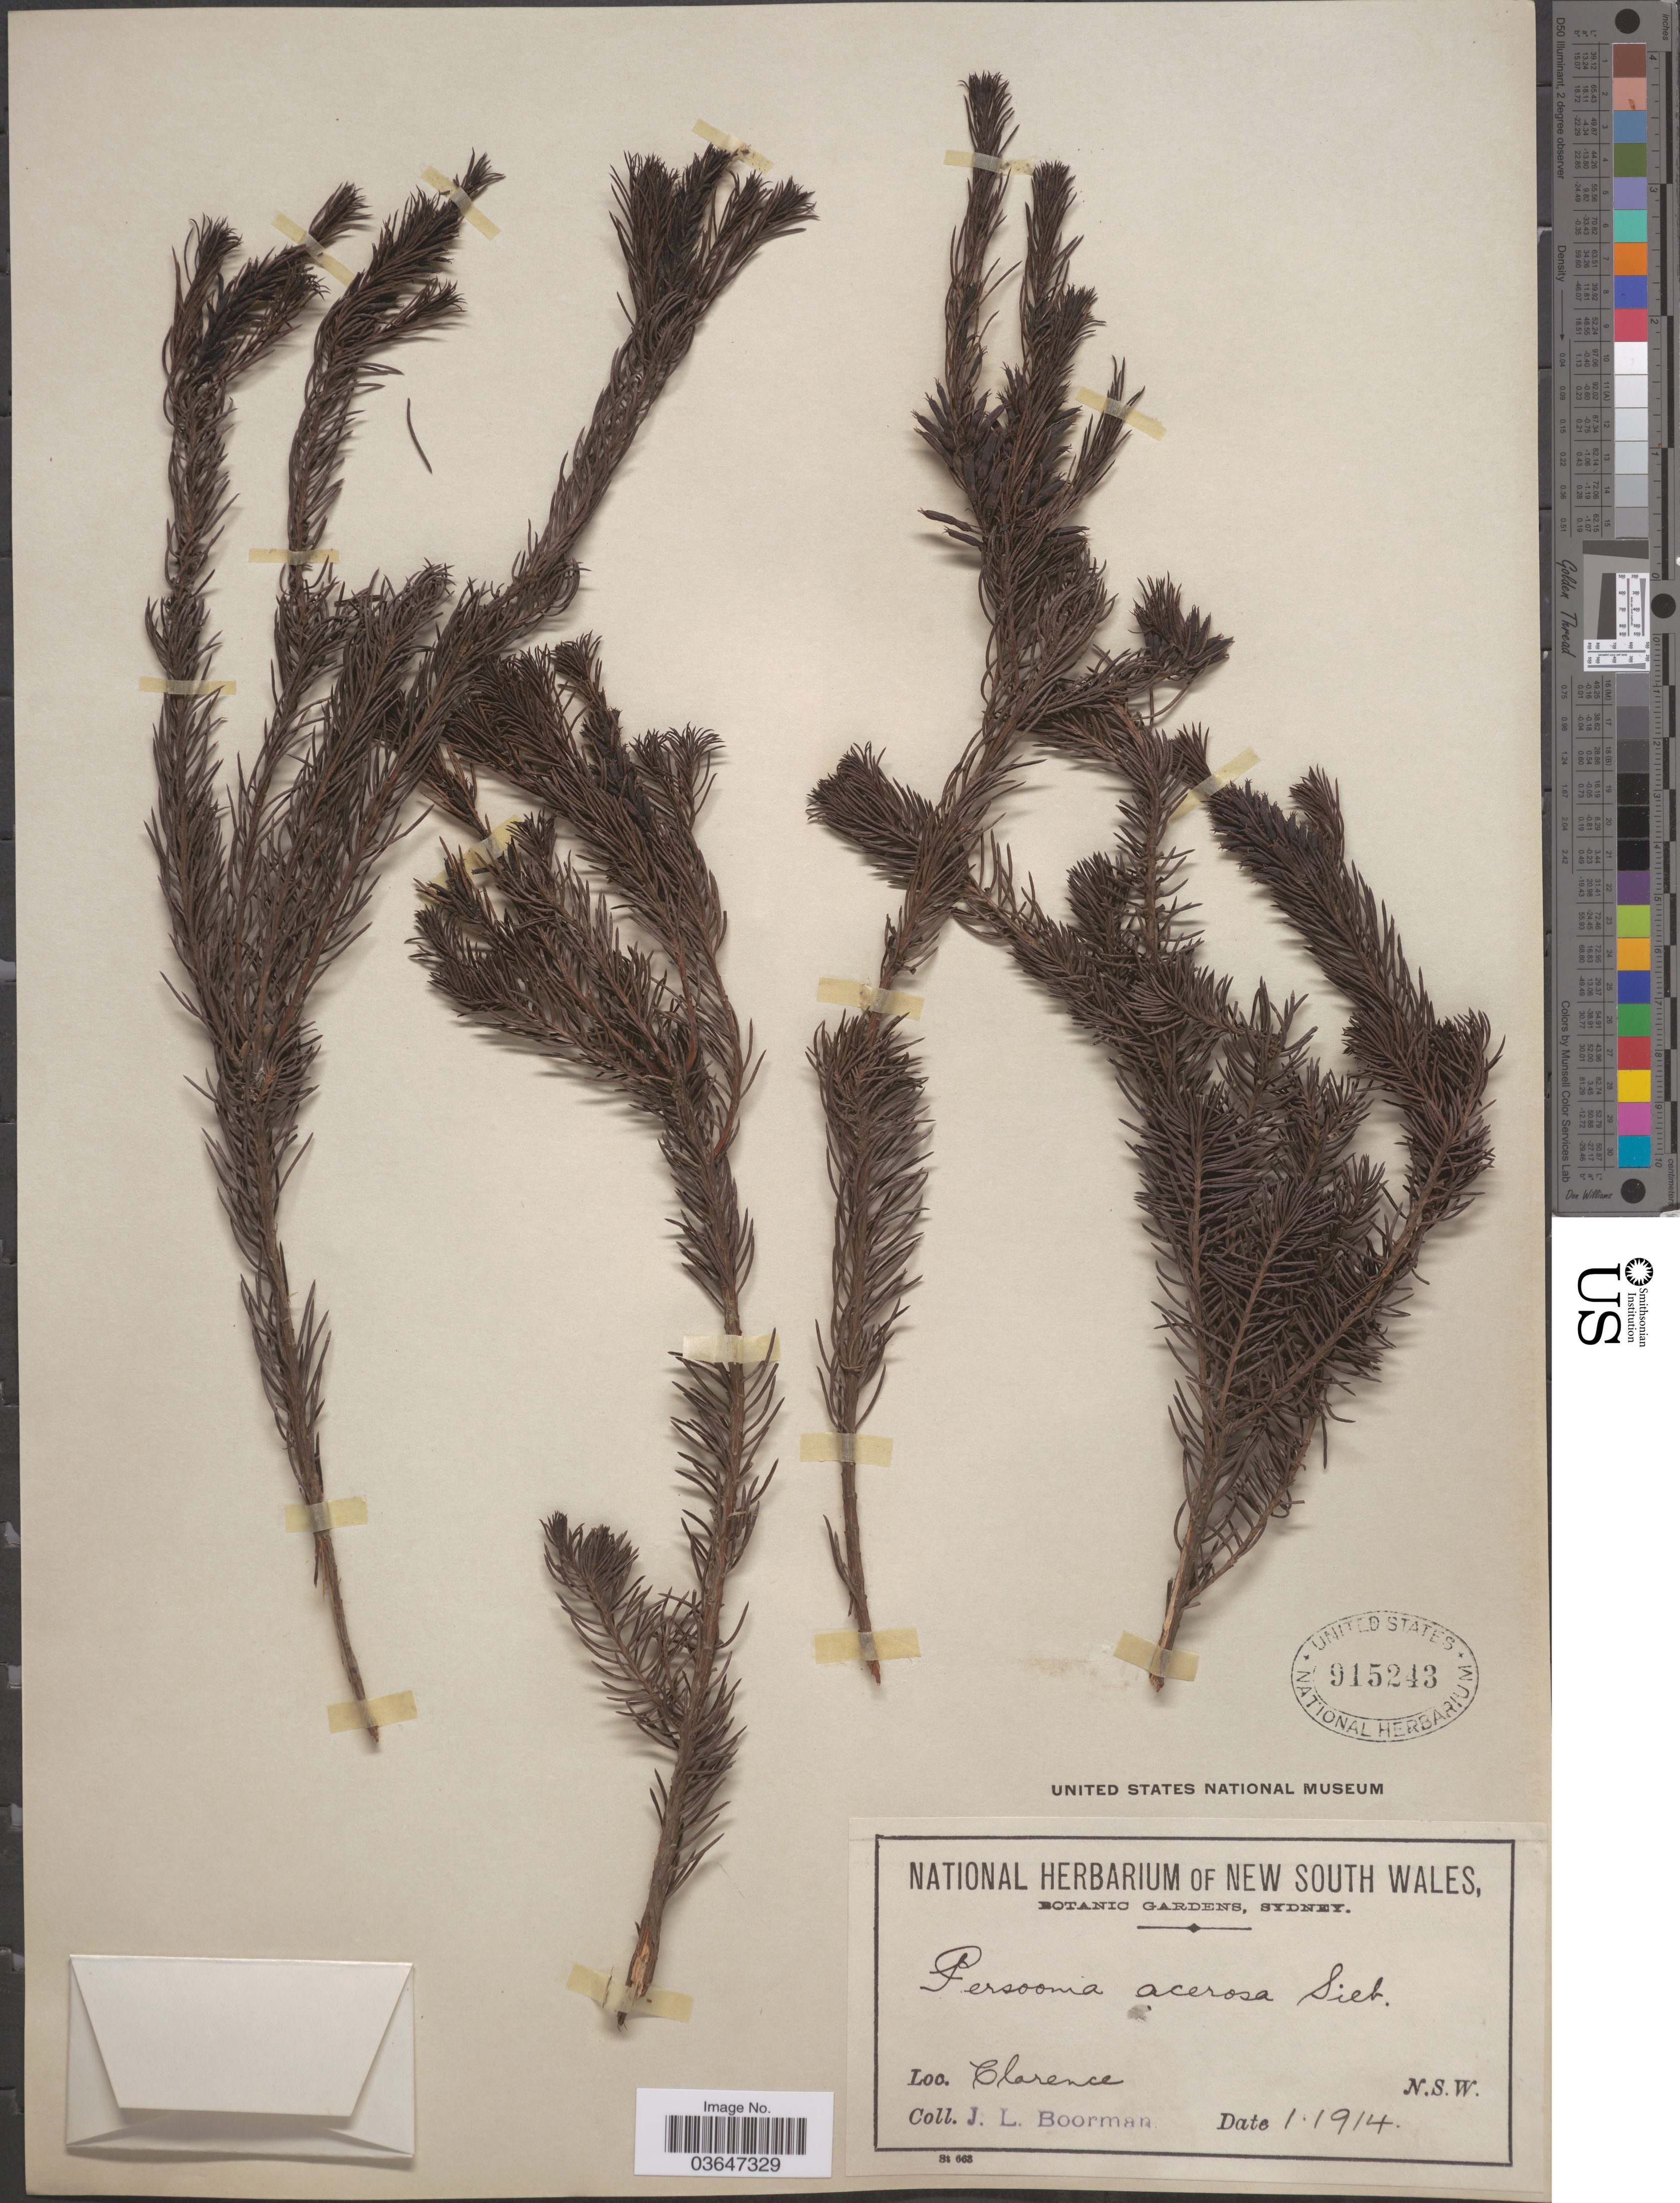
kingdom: Plantae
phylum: Tracheophyta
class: Magnoliopsida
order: Proteales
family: Proteaceae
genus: Persoonia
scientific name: Persoonia acerosa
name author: Sieber ex Schult.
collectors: J. Boorman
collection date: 1914-01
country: Australia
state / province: New South Wales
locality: Clarence.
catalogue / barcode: US 915243